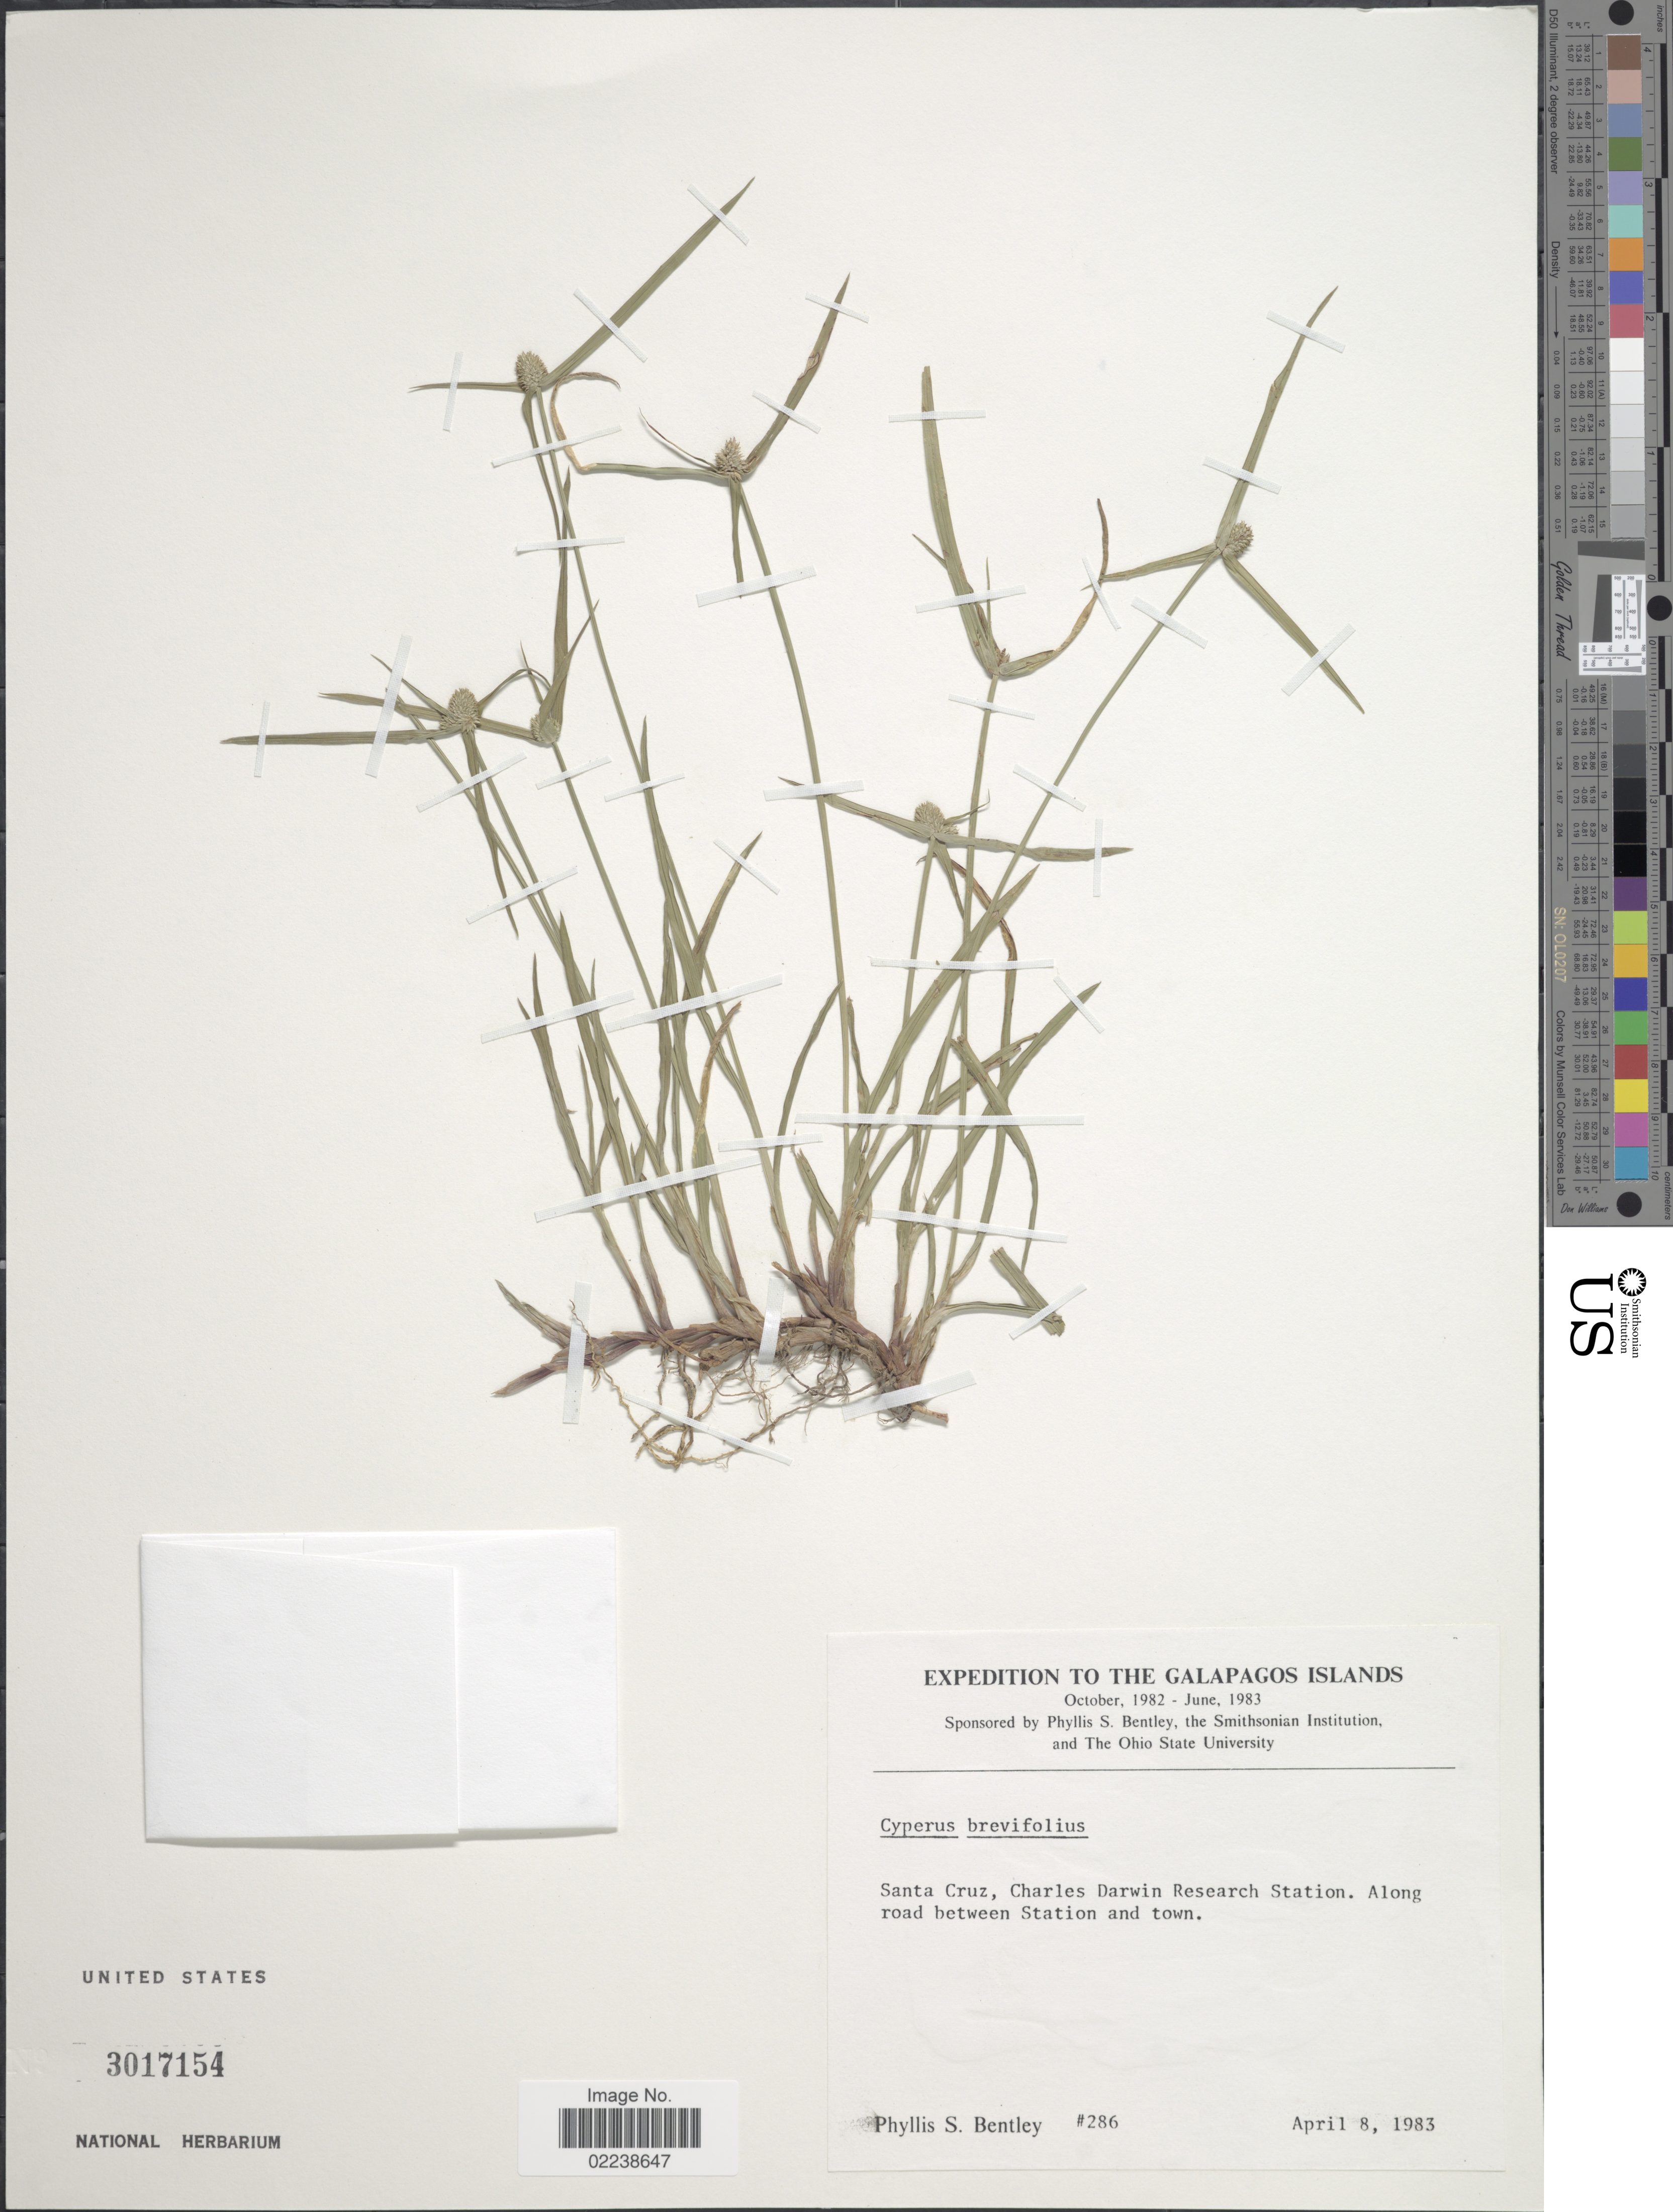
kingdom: Plantae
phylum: Tracheophyta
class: Liliopsida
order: Poales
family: Cyperaceae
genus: Cyperus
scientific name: Cyperus brevifolius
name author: (Rottb.) Hassk.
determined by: Strong, M. T., (US), Smithsonian Institution - National Museum of Natural History (UNITED STATES)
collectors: P. S. Bentley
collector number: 286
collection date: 1983-04-08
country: Ecuador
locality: The Galapagos Islands. Santa Cruz, Charles Darwin Research Station. Along road between Station and town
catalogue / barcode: US 3017154